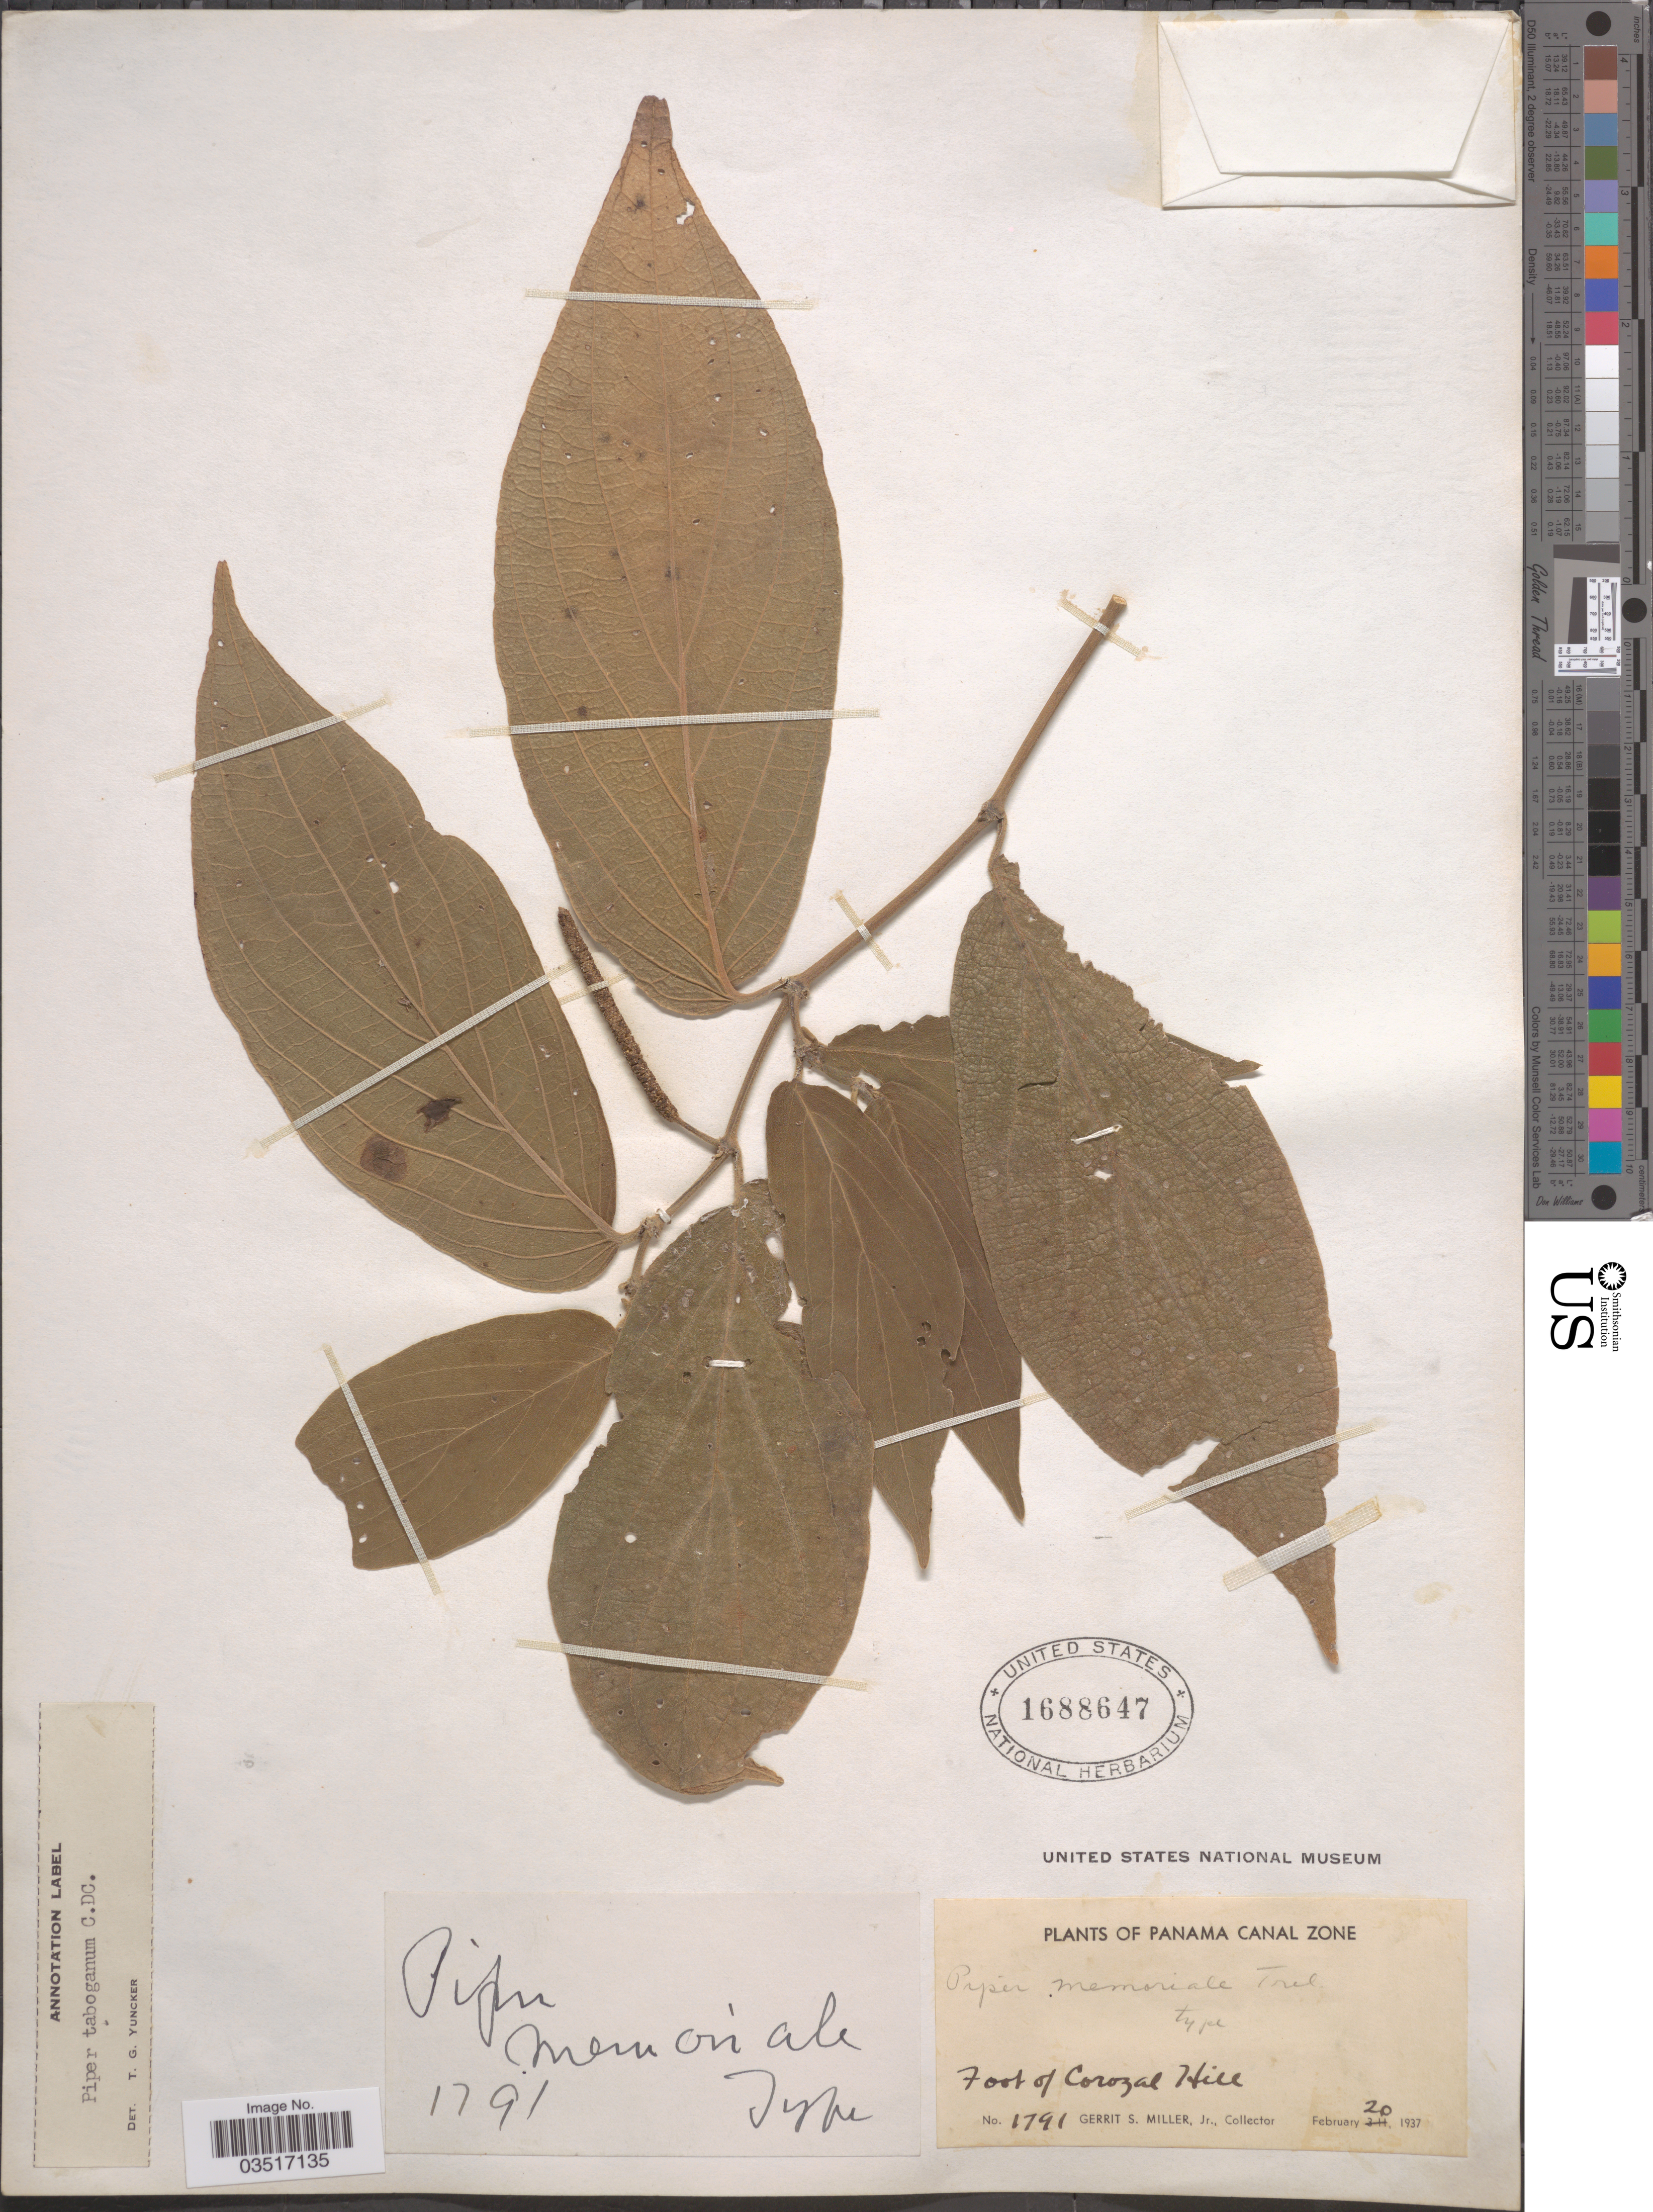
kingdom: Plantae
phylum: Tracheophyta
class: Magnoliopsida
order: Piperales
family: Piperaceae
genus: Piper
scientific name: Piper taboganum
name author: C. DC.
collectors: G. S. Miller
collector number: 1791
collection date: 1937-02-20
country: Panama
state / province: Colón / Panamá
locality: Panama Canal Zone. Foot of Corozal Hill.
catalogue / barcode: US 1688647